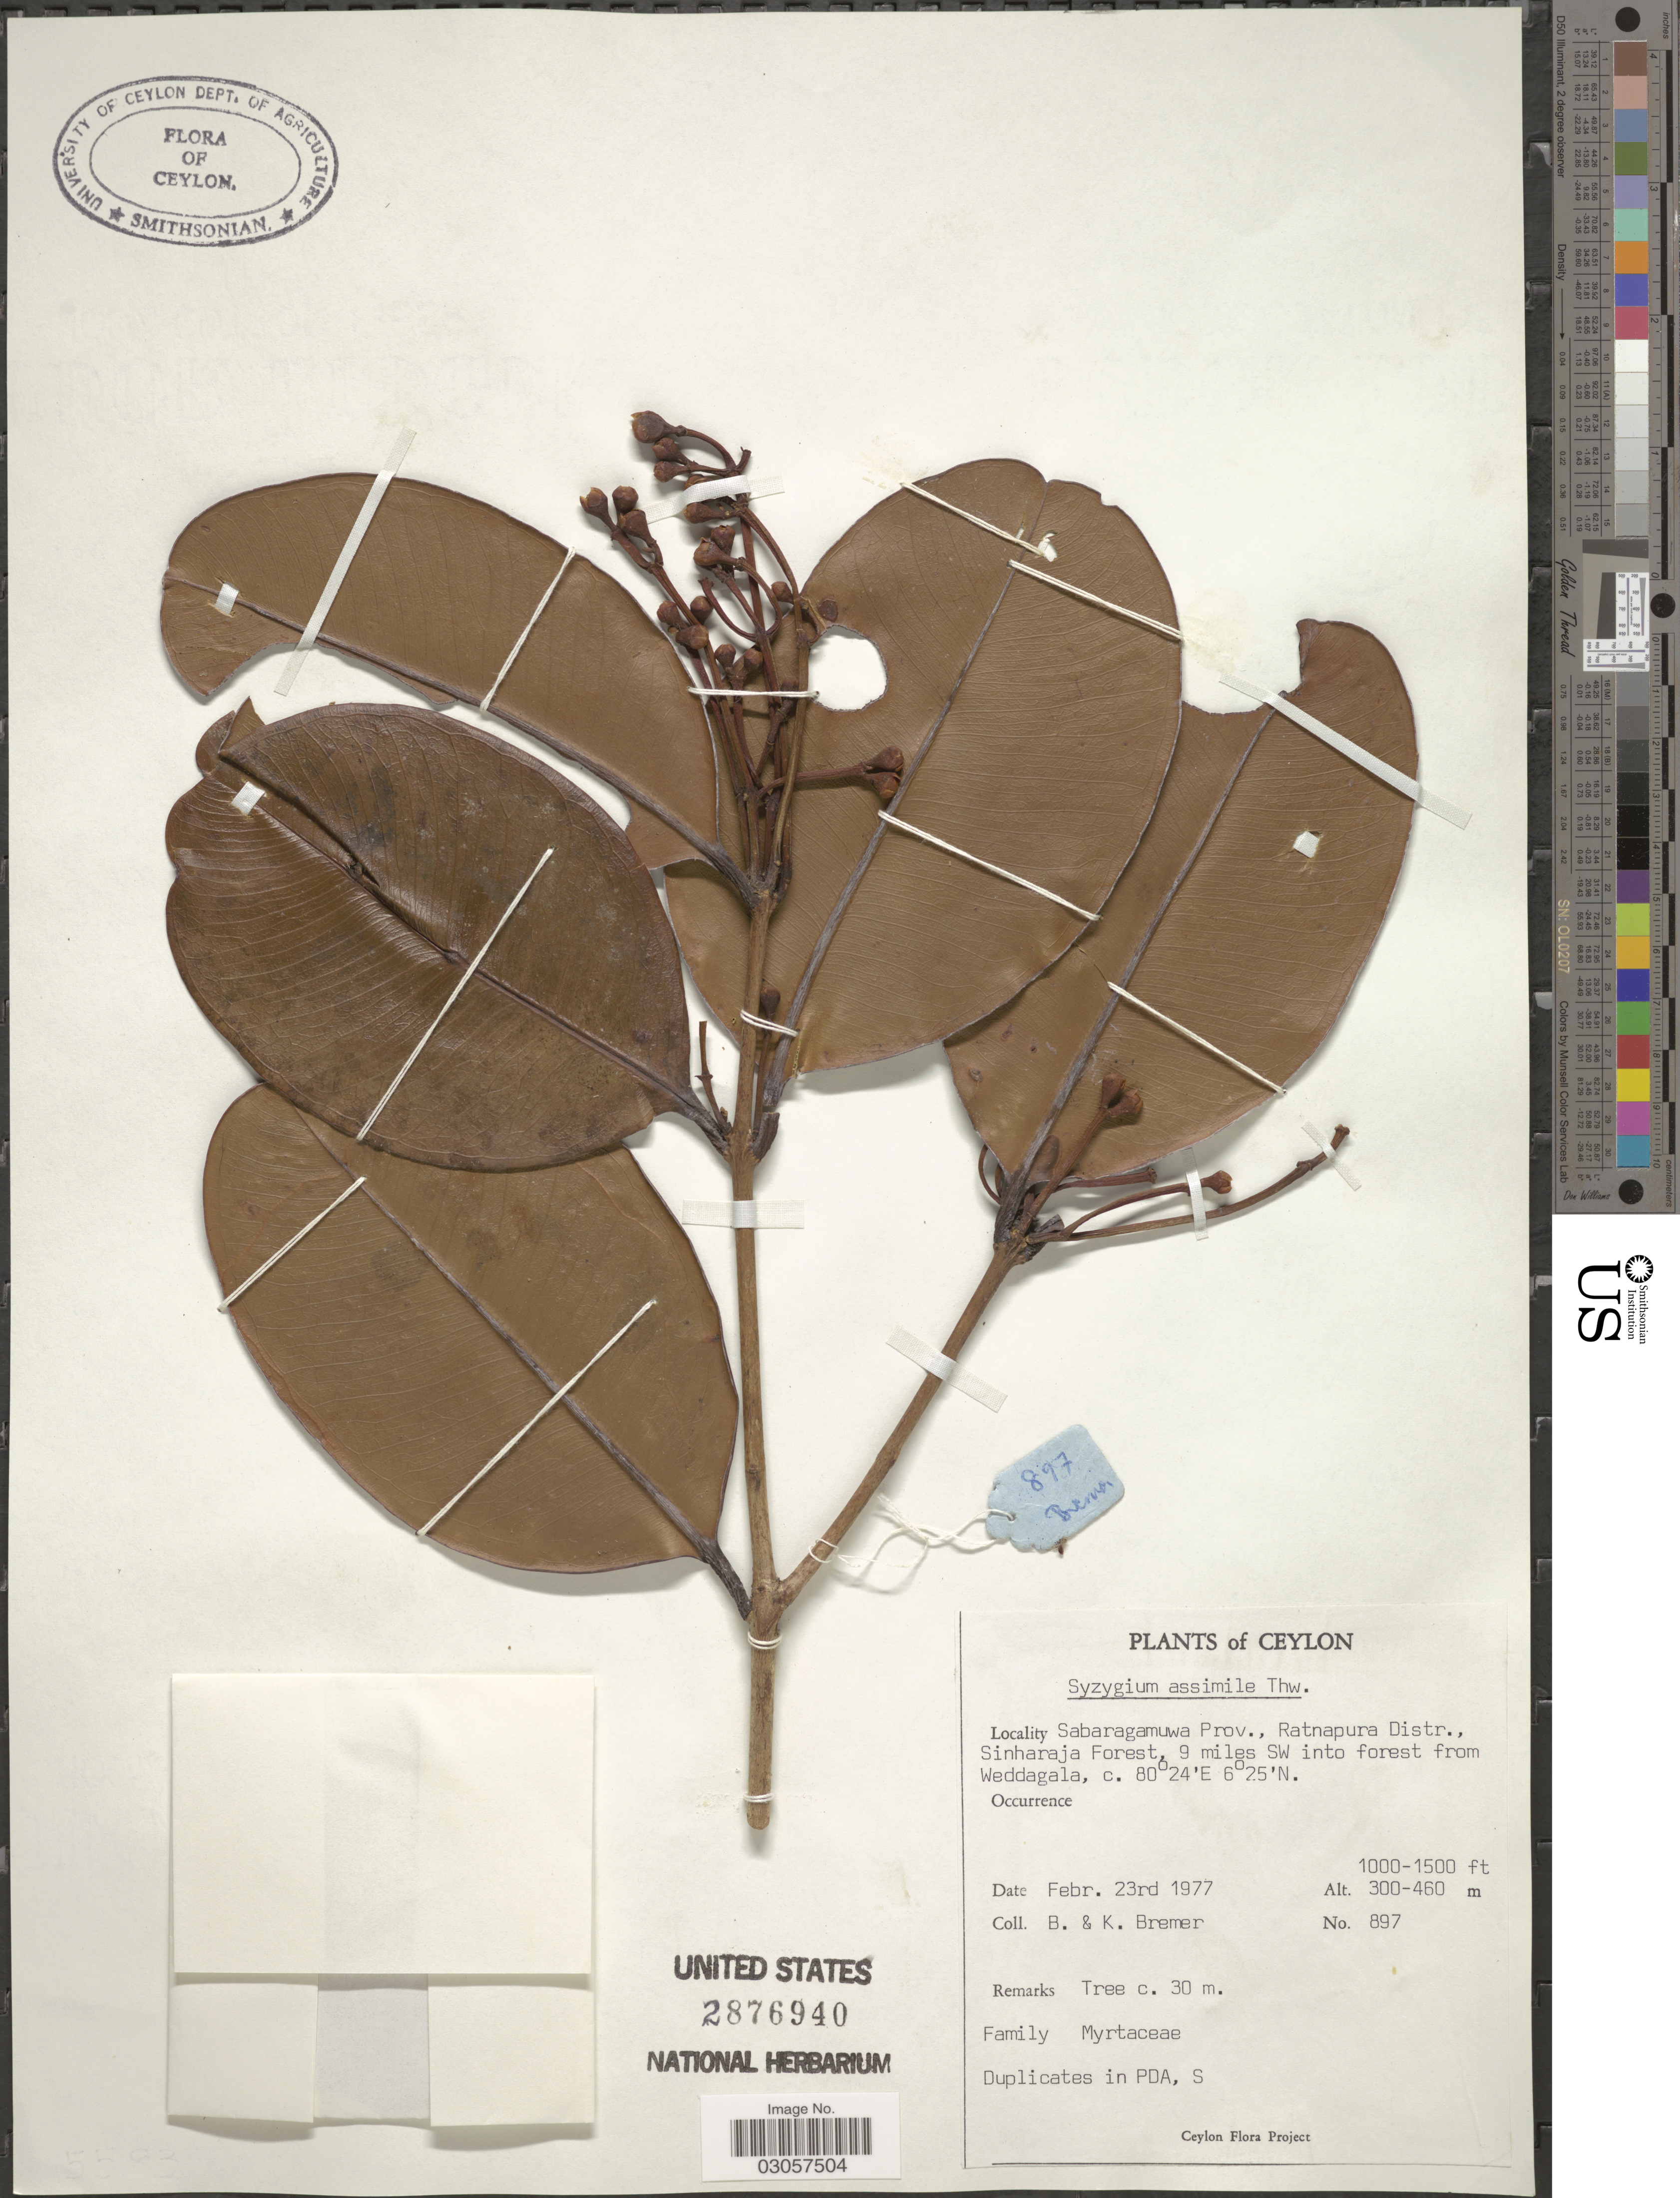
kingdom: Plantae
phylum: Tracheophyta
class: Magnoliopsida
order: Myrtales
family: Myrtaceae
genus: Syzygium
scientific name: Syzygium assimile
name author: Thwaites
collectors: B. Bremer & K. Bremer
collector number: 897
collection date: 1977-02-23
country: Sri Lanka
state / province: Sabaragamuwa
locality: Ceylon, Sabaragamuwa Prov., Ratnapura Distr., Sinharaja Forest, 9 miles SW into forest from Weddagala.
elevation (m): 305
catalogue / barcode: US 2876940